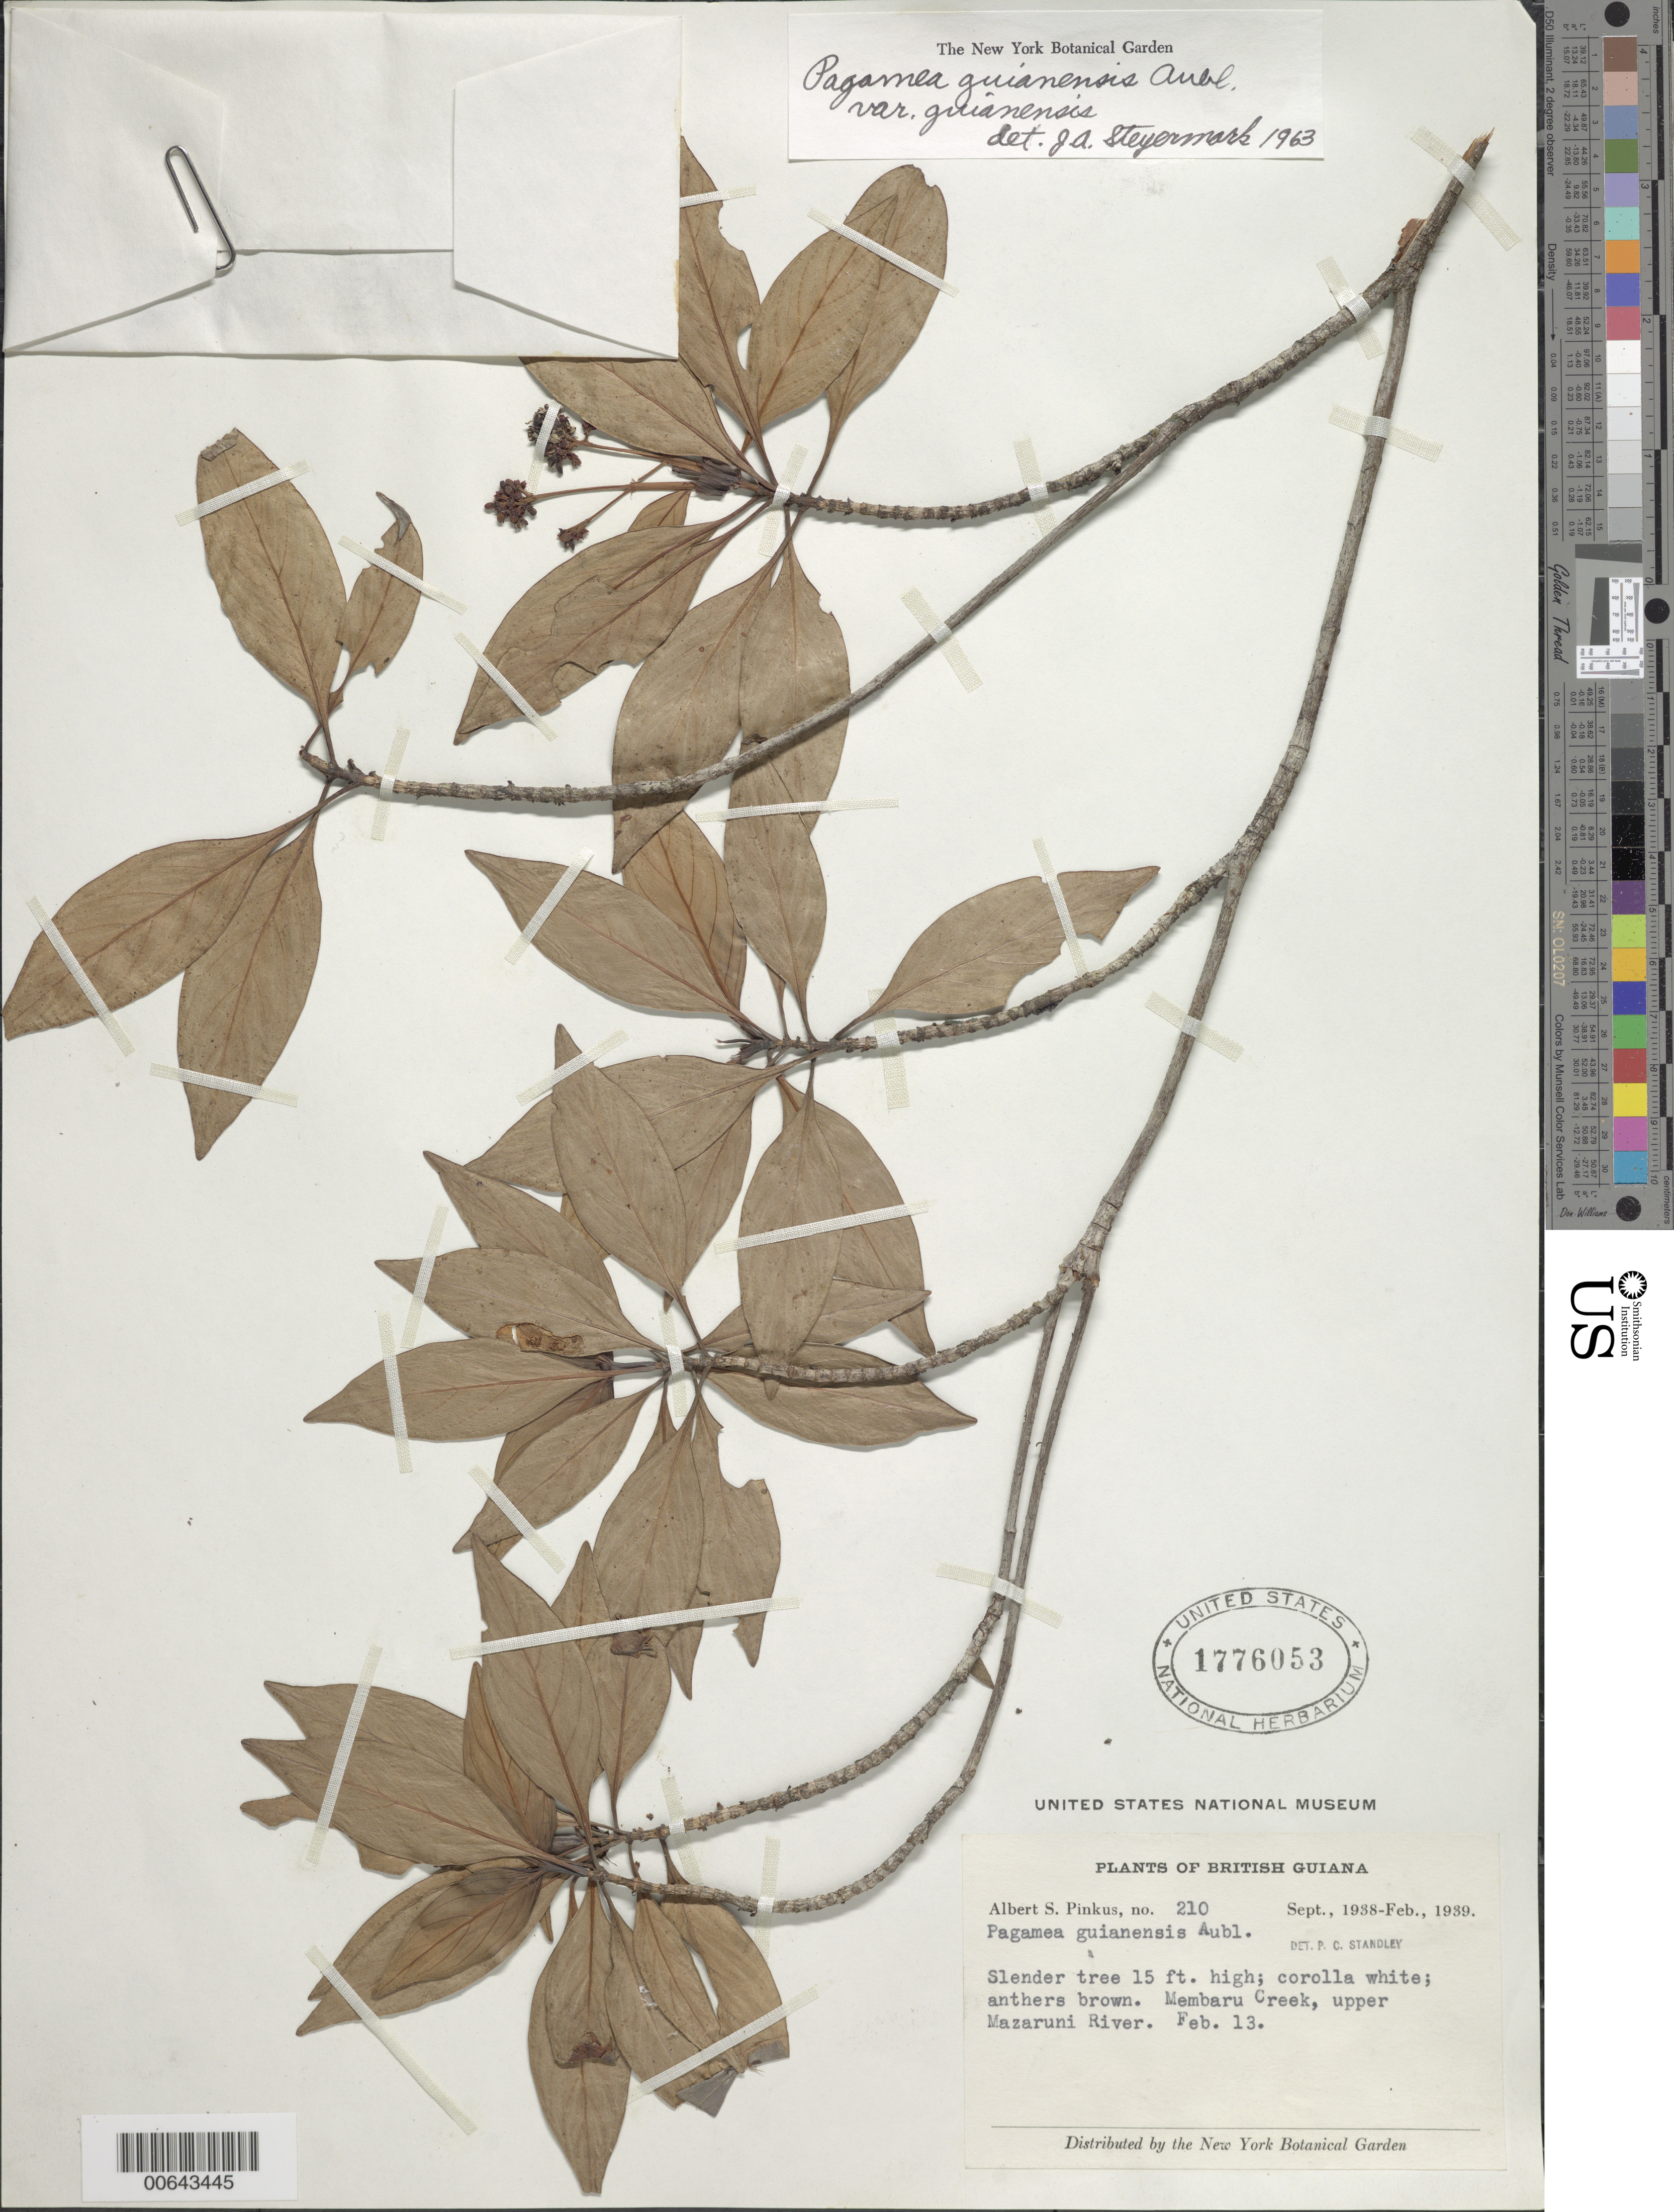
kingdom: Plantae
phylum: Tracheophyta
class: Magnoliopsida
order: Gentianales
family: Rubiaceae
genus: Pagamea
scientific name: Pagamea guianensis var. guianensis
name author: Aubl.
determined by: Steyermark, Julian A., (VEN)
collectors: A. Pinkus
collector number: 210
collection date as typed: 13-Feb-39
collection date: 1939-02-13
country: Guyana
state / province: Cuyuni-Mazaruni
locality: Membaru Creek, upper Mazaruni R.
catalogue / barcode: US 1776053